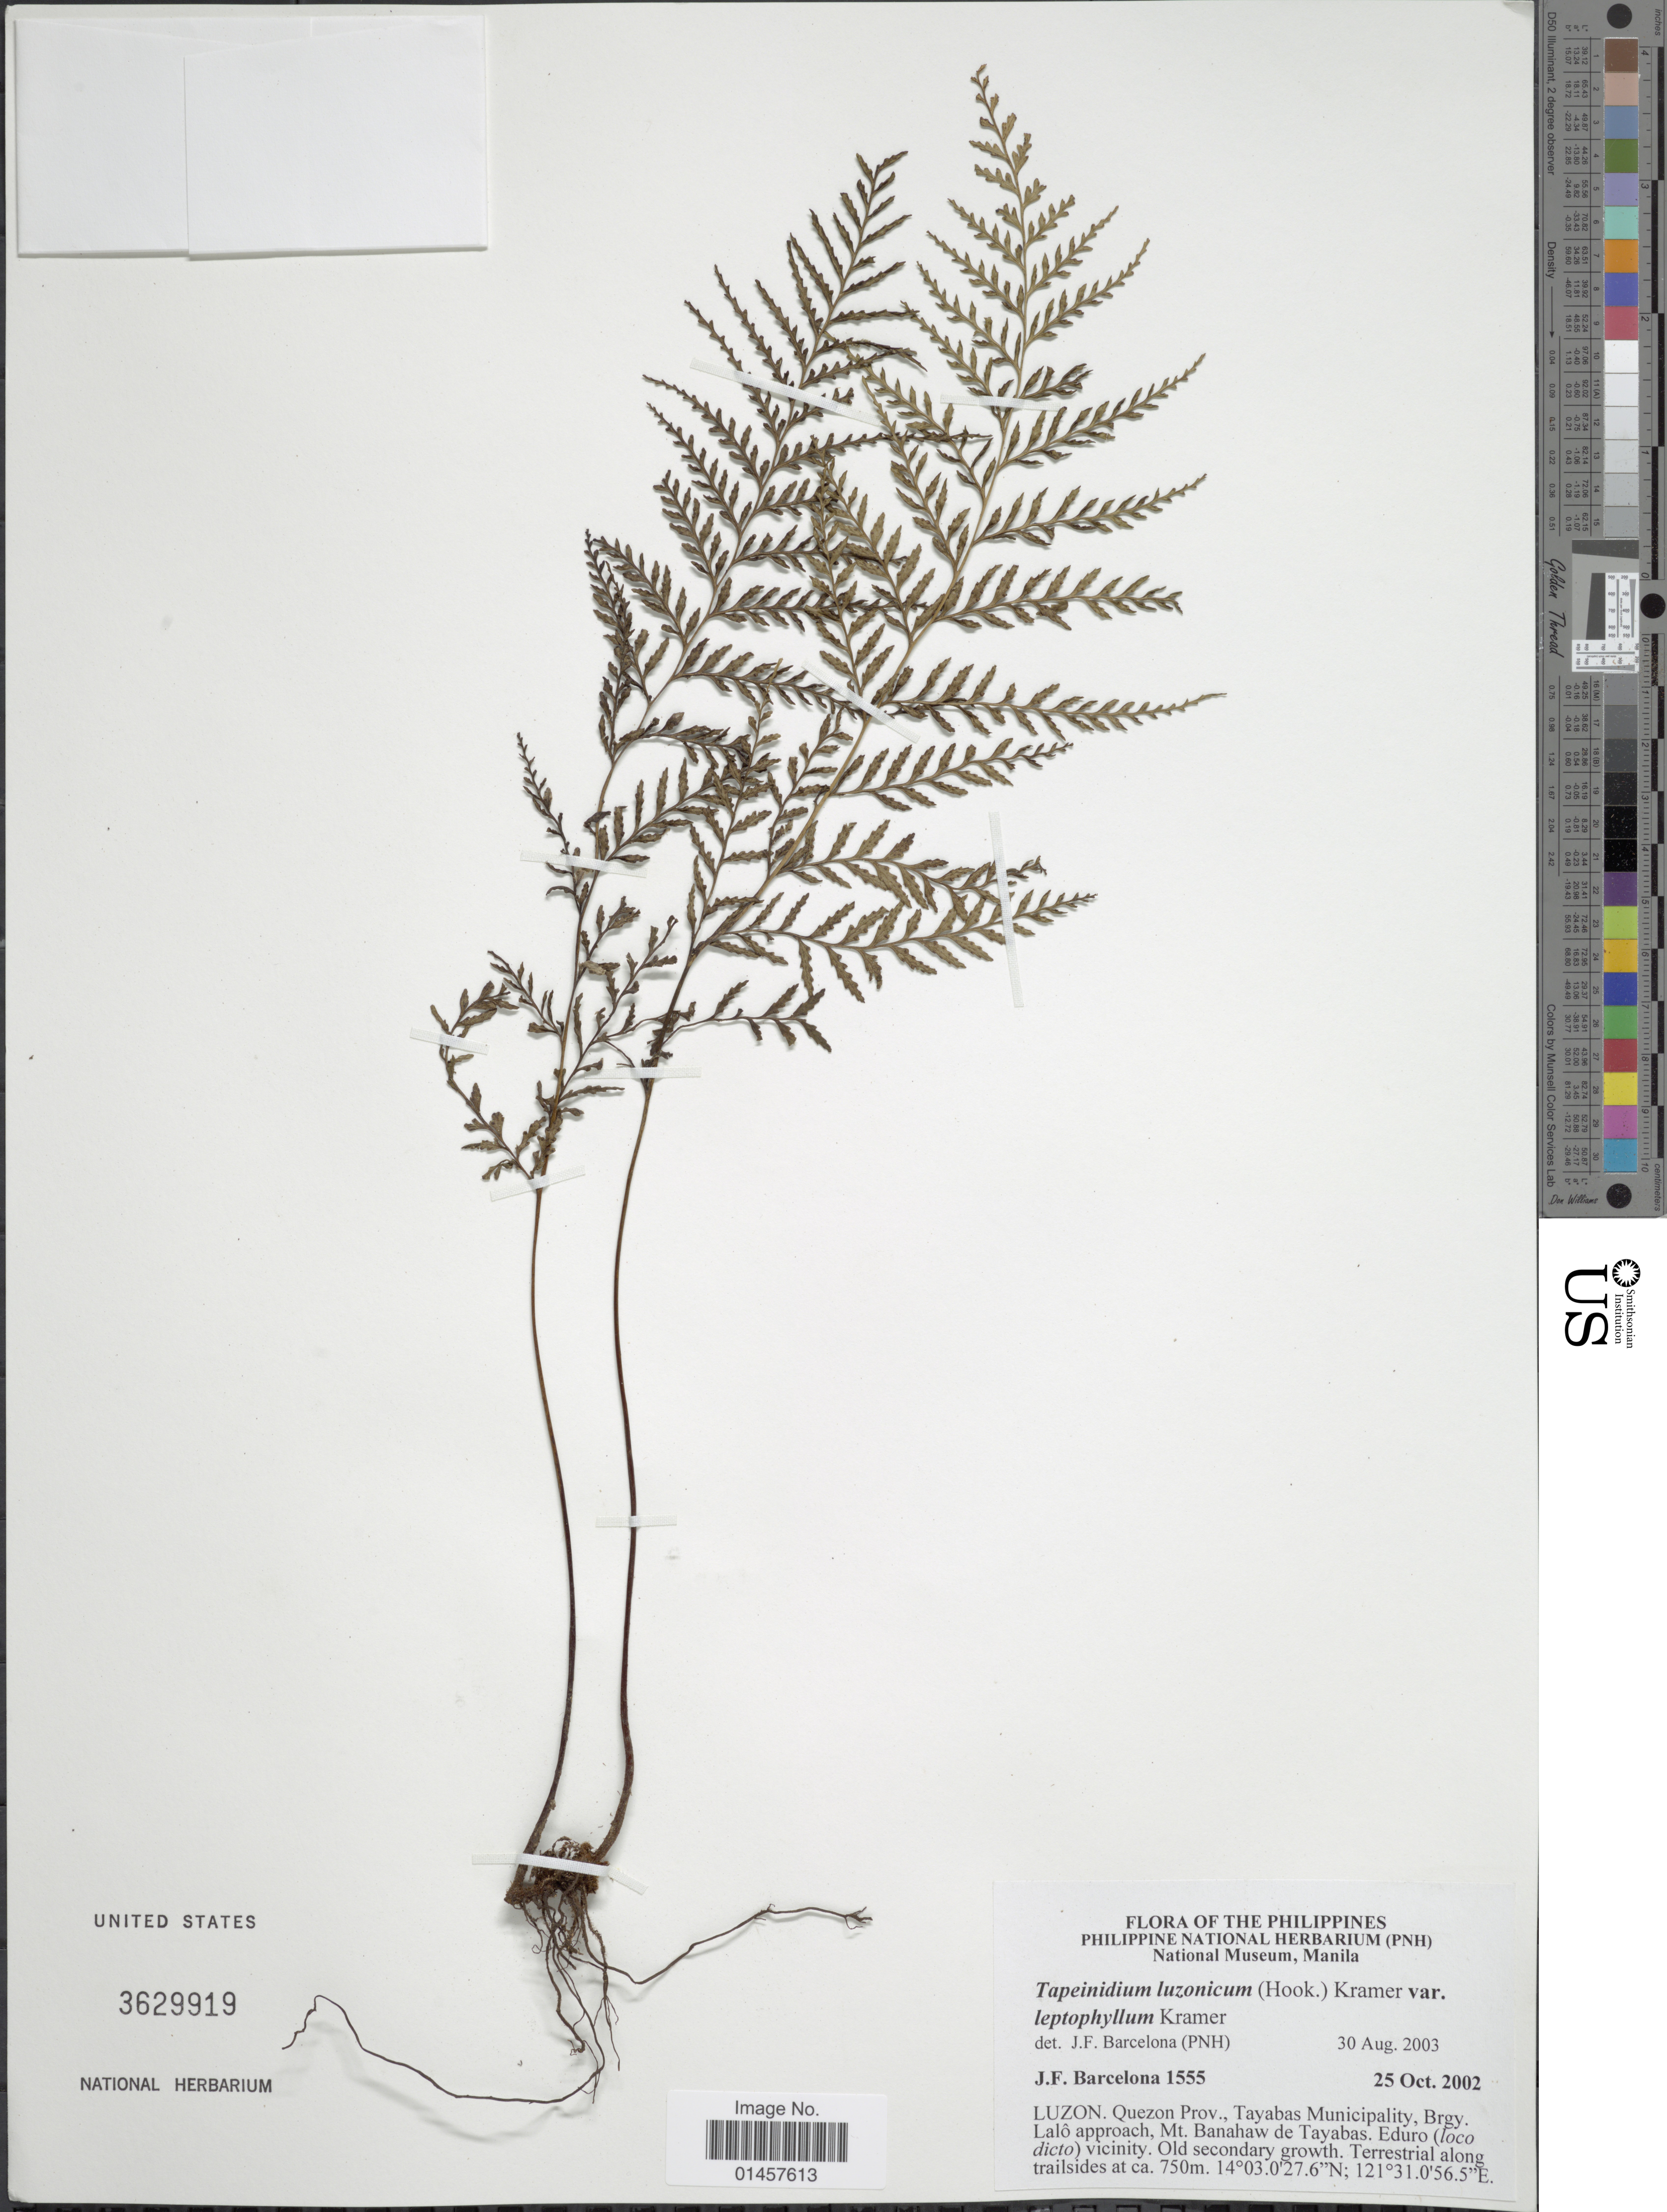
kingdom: Plantae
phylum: Tracheophyta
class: Polypodiopsida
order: Polypodiales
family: Lindsaeaceae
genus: Tapeinidium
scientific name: Tapeinidium luzonicum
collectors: J. F. Barcelona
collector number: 1555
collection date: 2002-10-25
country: Philippines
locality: Luzon, Quezon prov., Tayabas Municipality, Brgy. Lalo approach, Mt. Banahaw de Tayabas, Eduro(loco dicto) vicinity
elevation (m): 750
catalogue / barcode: US 3629919